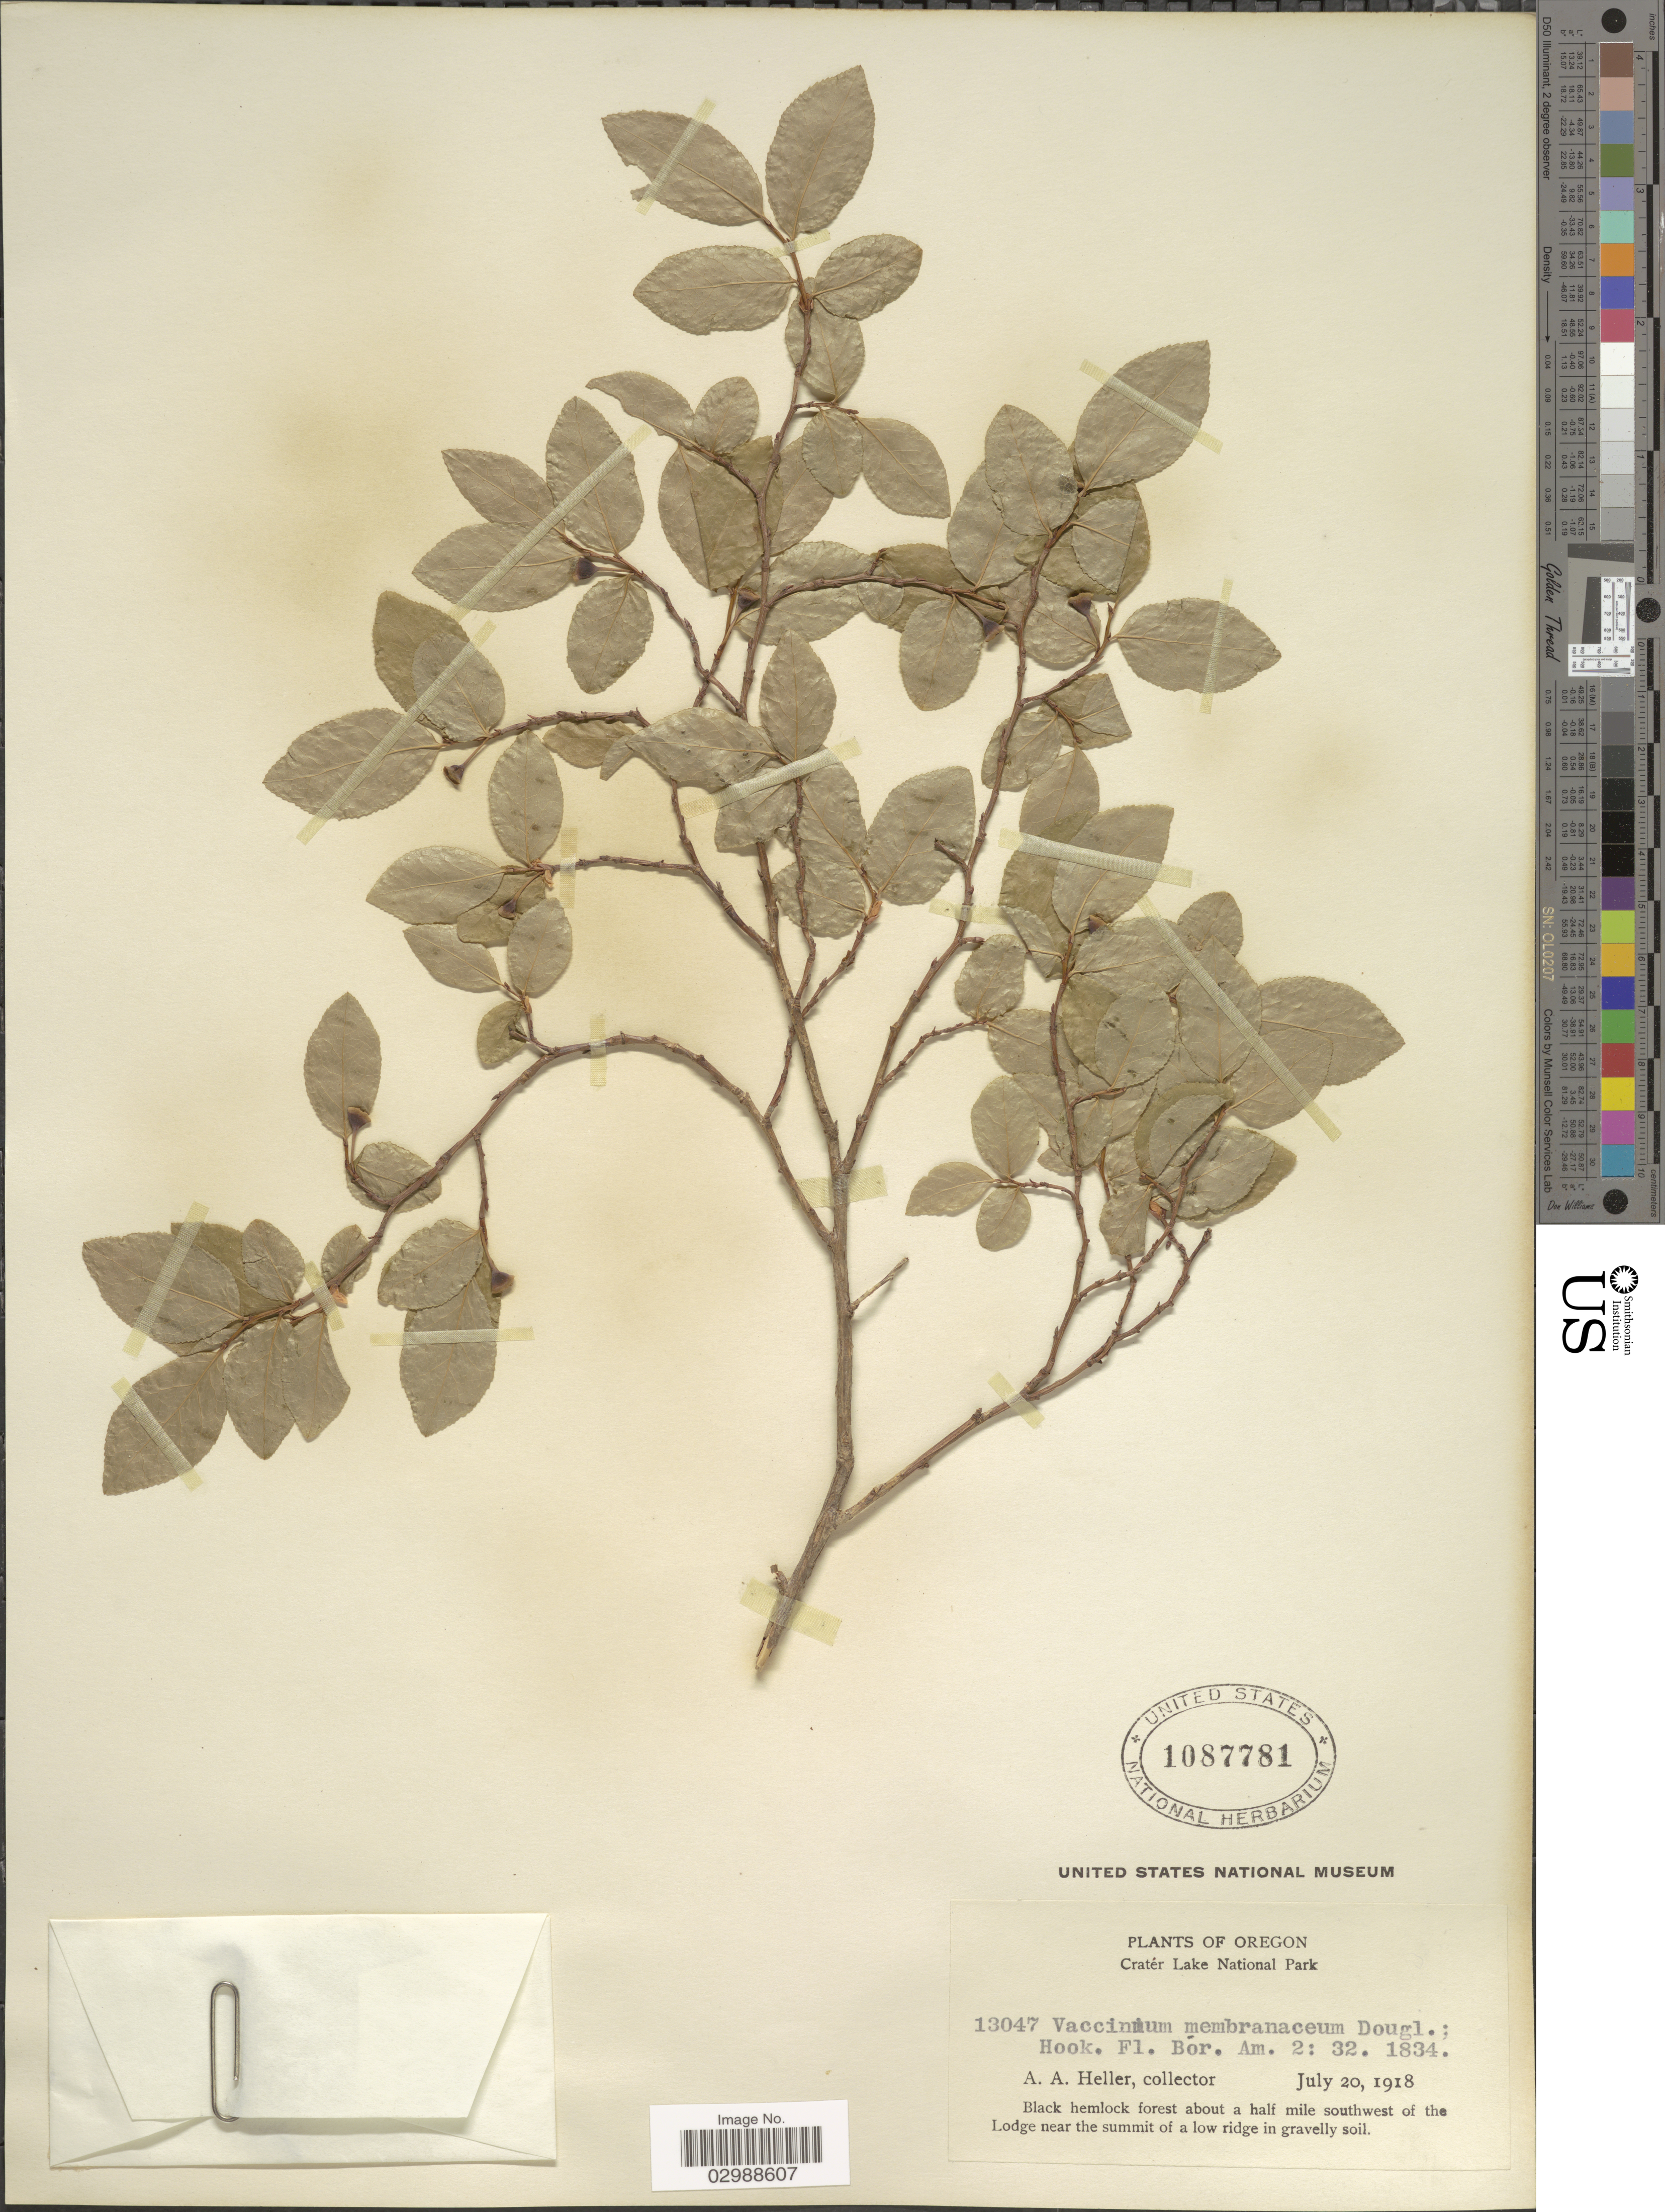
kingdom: Plantae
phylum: Tracheophyta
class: Magnoliopsida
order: Ericales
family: Ericaceae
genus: Vaccinium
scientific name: Vaccinium membranaceum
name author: Douglas ex Torr.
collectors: A. A. Heller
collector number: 13047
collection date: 1918-07-20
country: United States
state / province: Oregon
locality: Crater Lake National Park, Black hemlock forest about a half mile southwest of the Lodge near the summit of a low ridge in gravelly soil.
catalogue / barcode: US 1087781